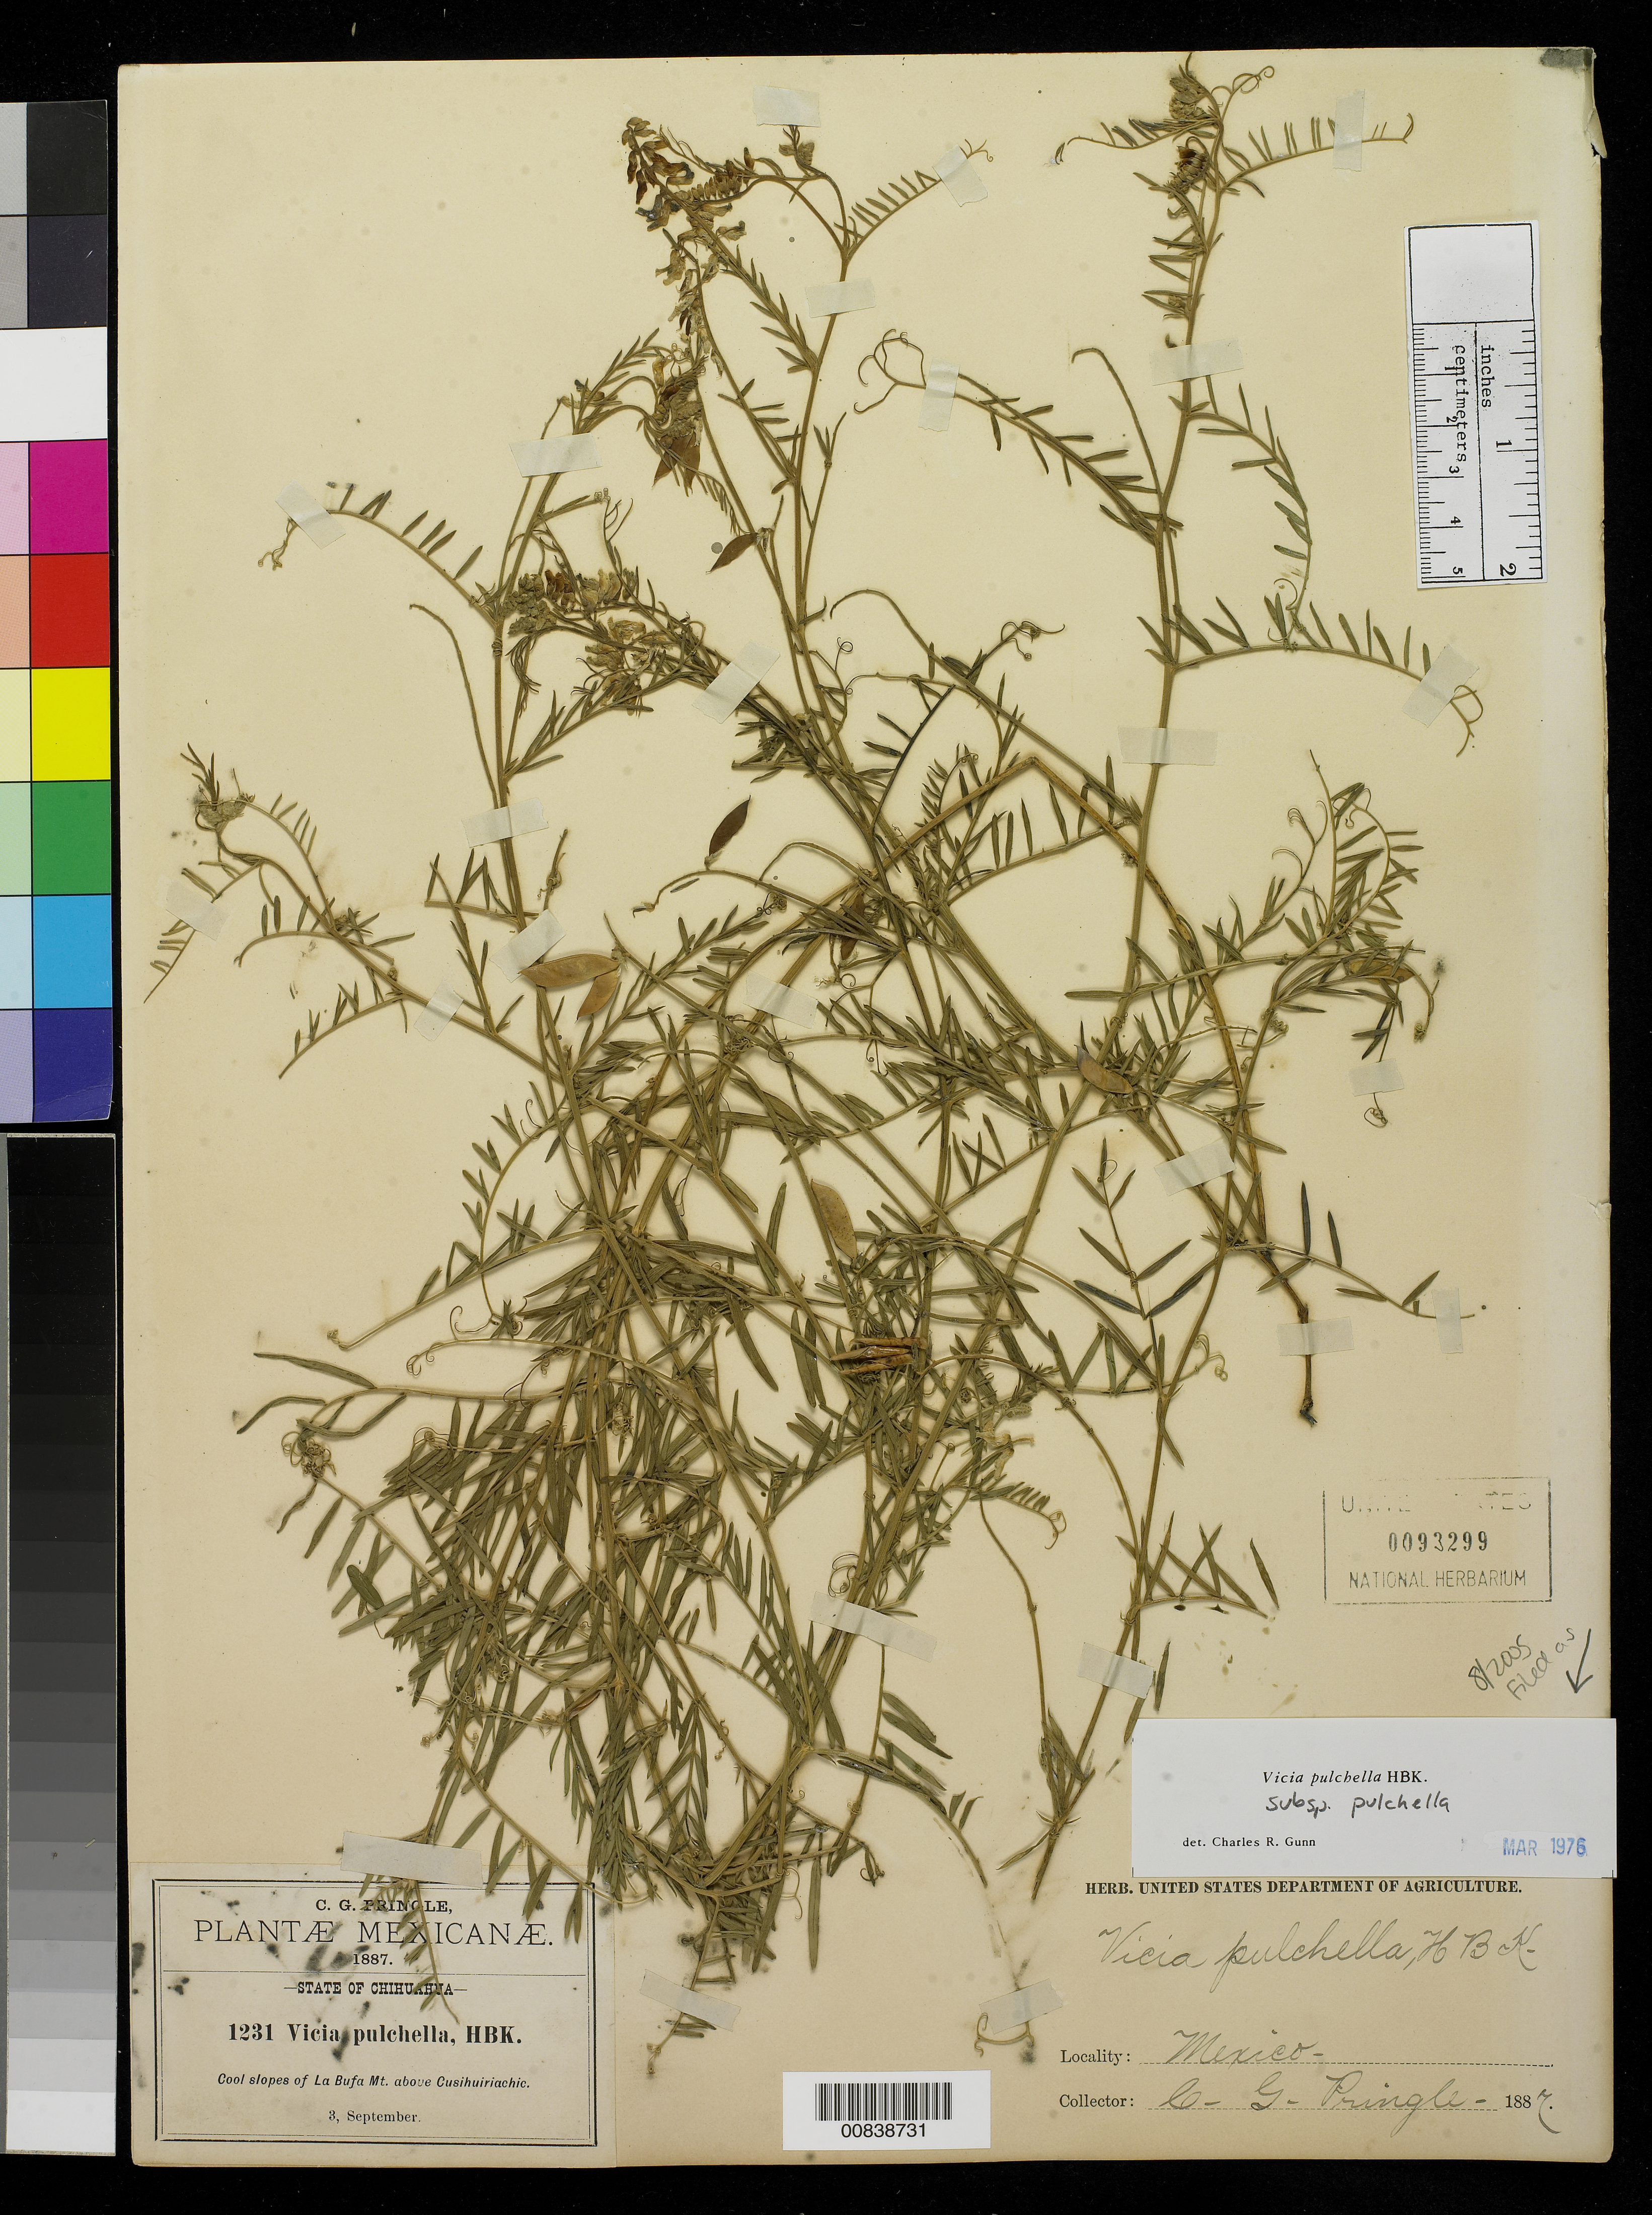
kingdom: Plantae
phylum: Tracheophyta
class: Magnoliopsida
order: Fabales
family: Fabaceae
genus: Vicia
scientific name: Vicia pulchella subsp. pulchella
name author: Kunth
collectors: C. G. Pringle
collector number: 1231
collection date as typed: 03 Sep 1887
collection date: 1887-09-03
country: Mexico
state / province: Chihuahua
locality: La Bufa Mt. above Cusihuiriachic.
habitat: Coll slopes.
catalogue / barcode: US 93299